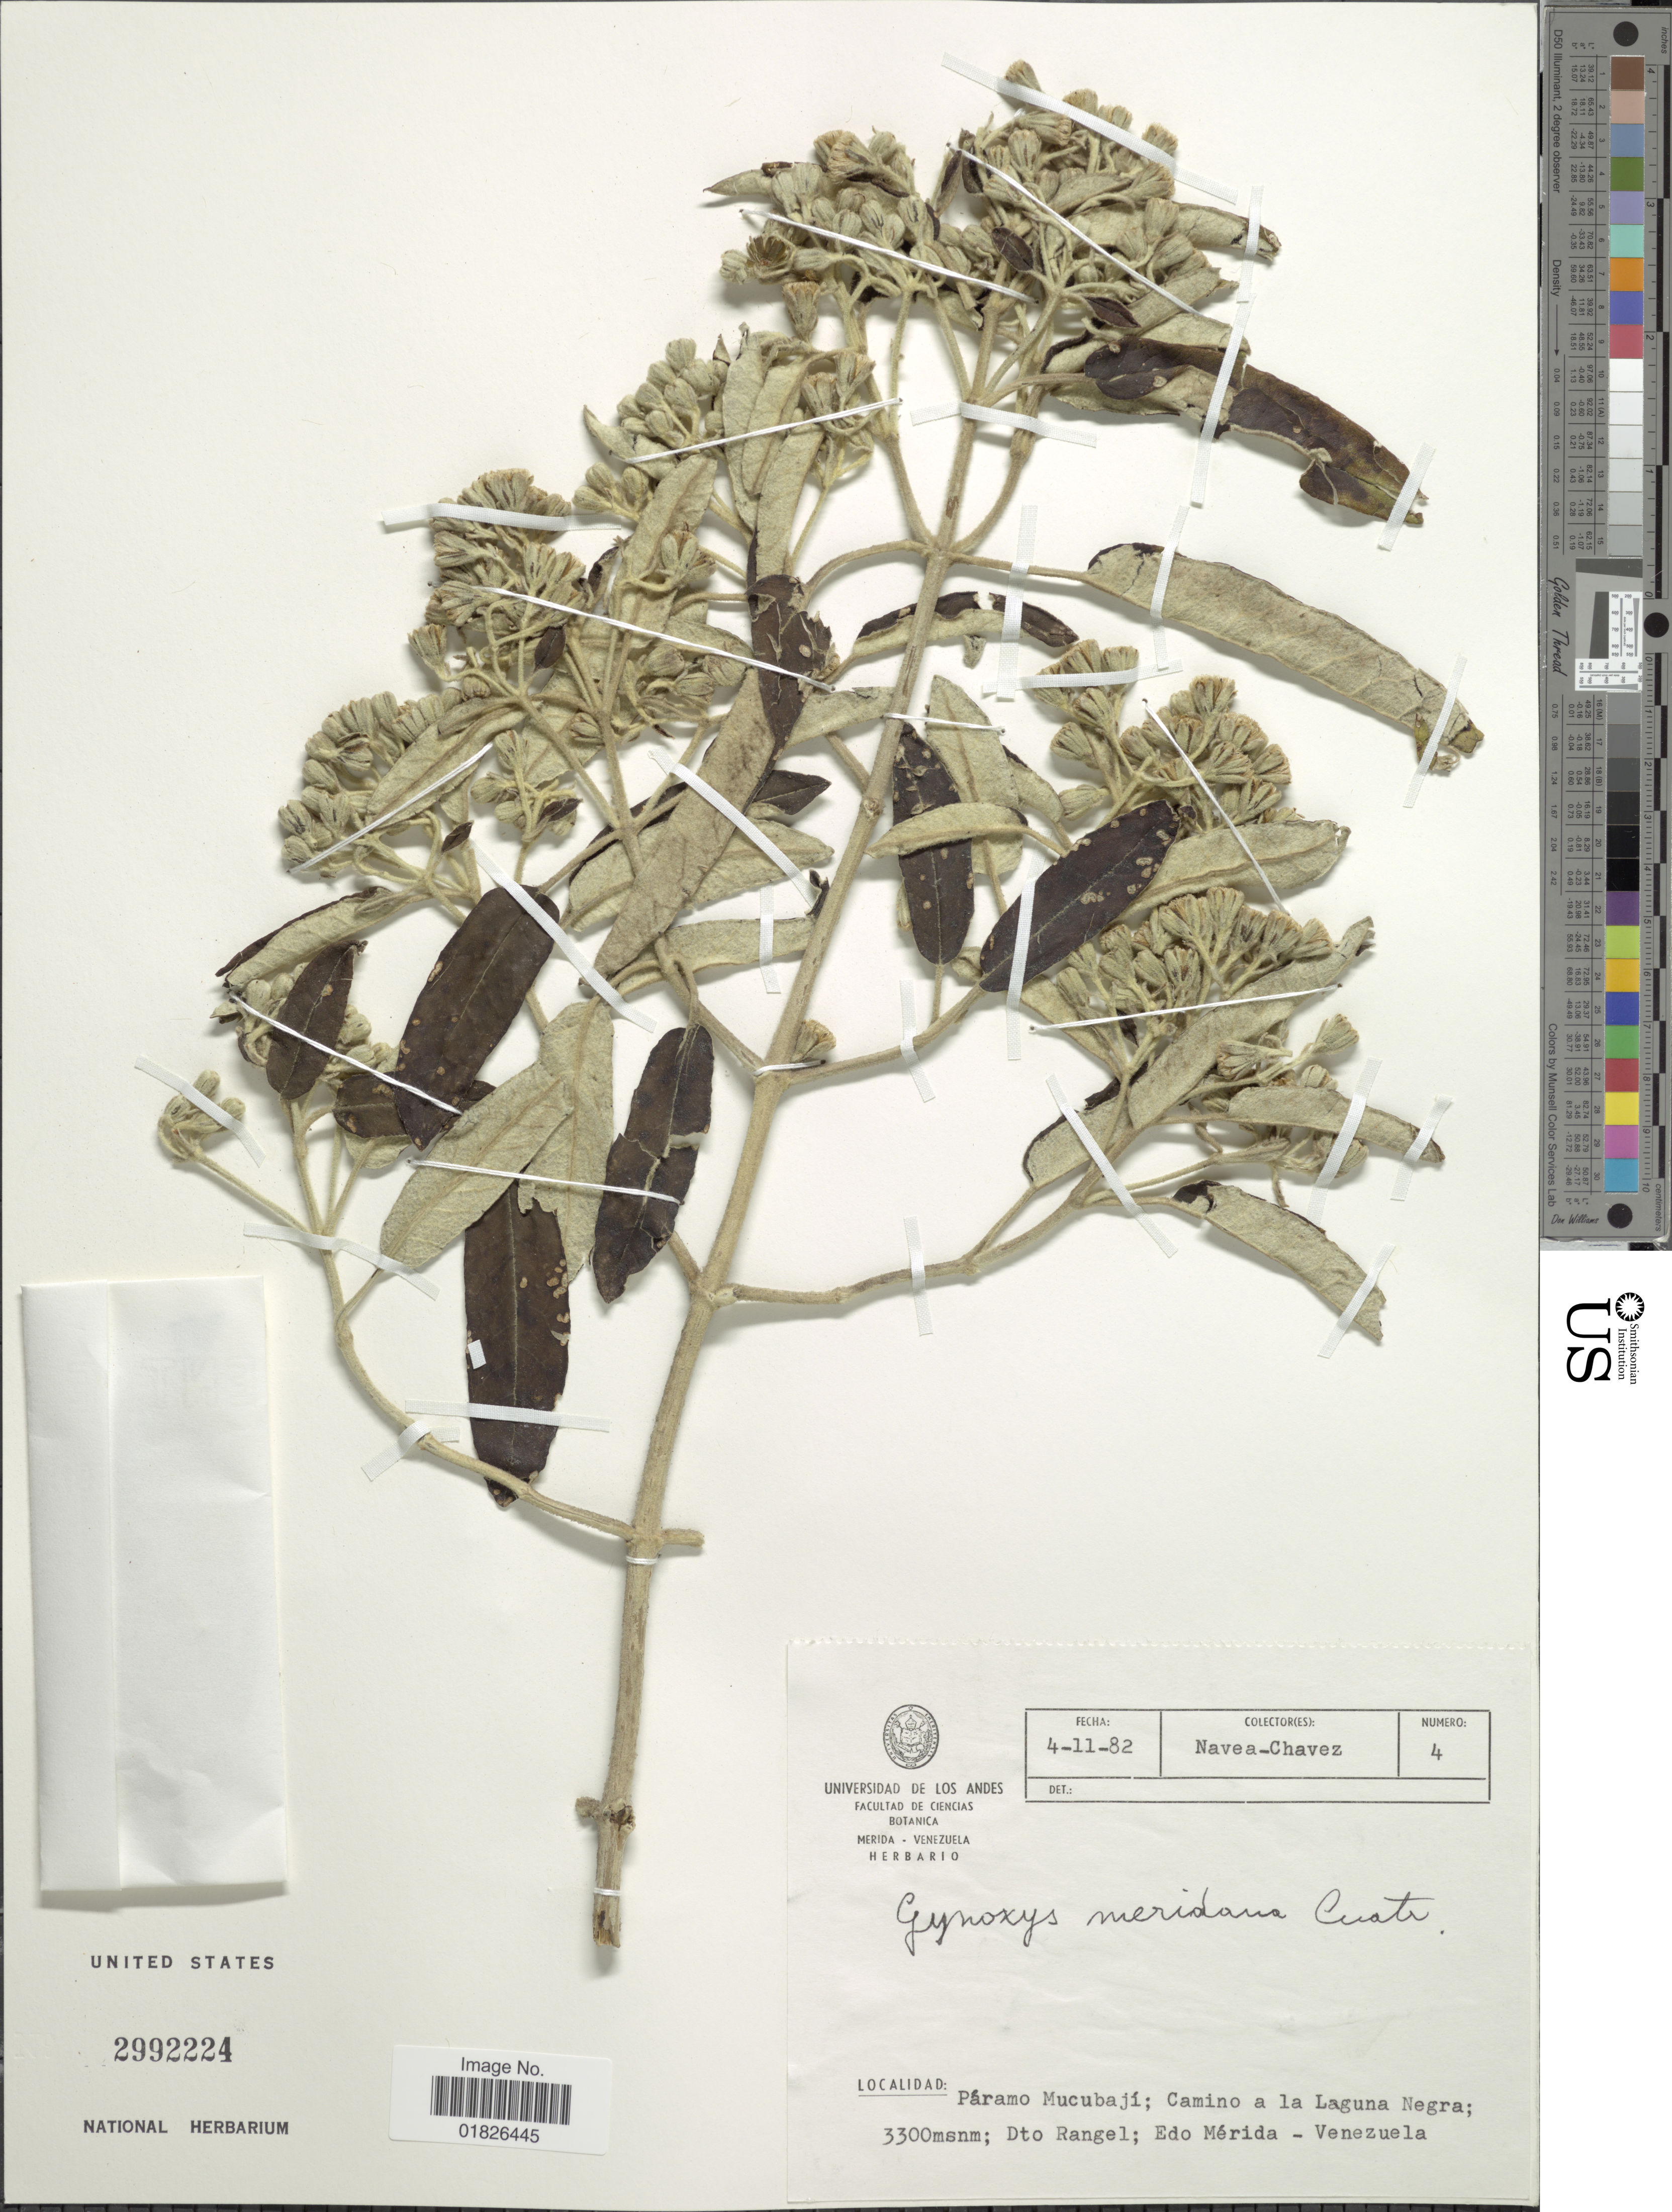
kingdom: Plantae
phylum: Tracheophyta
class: Magnoliopsida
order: Asterales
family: Asteraceae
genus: Gynoxys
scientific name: Gynoxys meridana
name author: Cuatrec.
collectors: Navea-Chavez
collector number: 4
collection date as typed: Transcribed d/m/y: 4/11/82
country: Venezuela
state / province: Mérida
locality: Paramo Mucubaji, Camino a la Laguna Negra, Dto Rangel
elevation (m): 3300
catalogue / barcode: US 292224